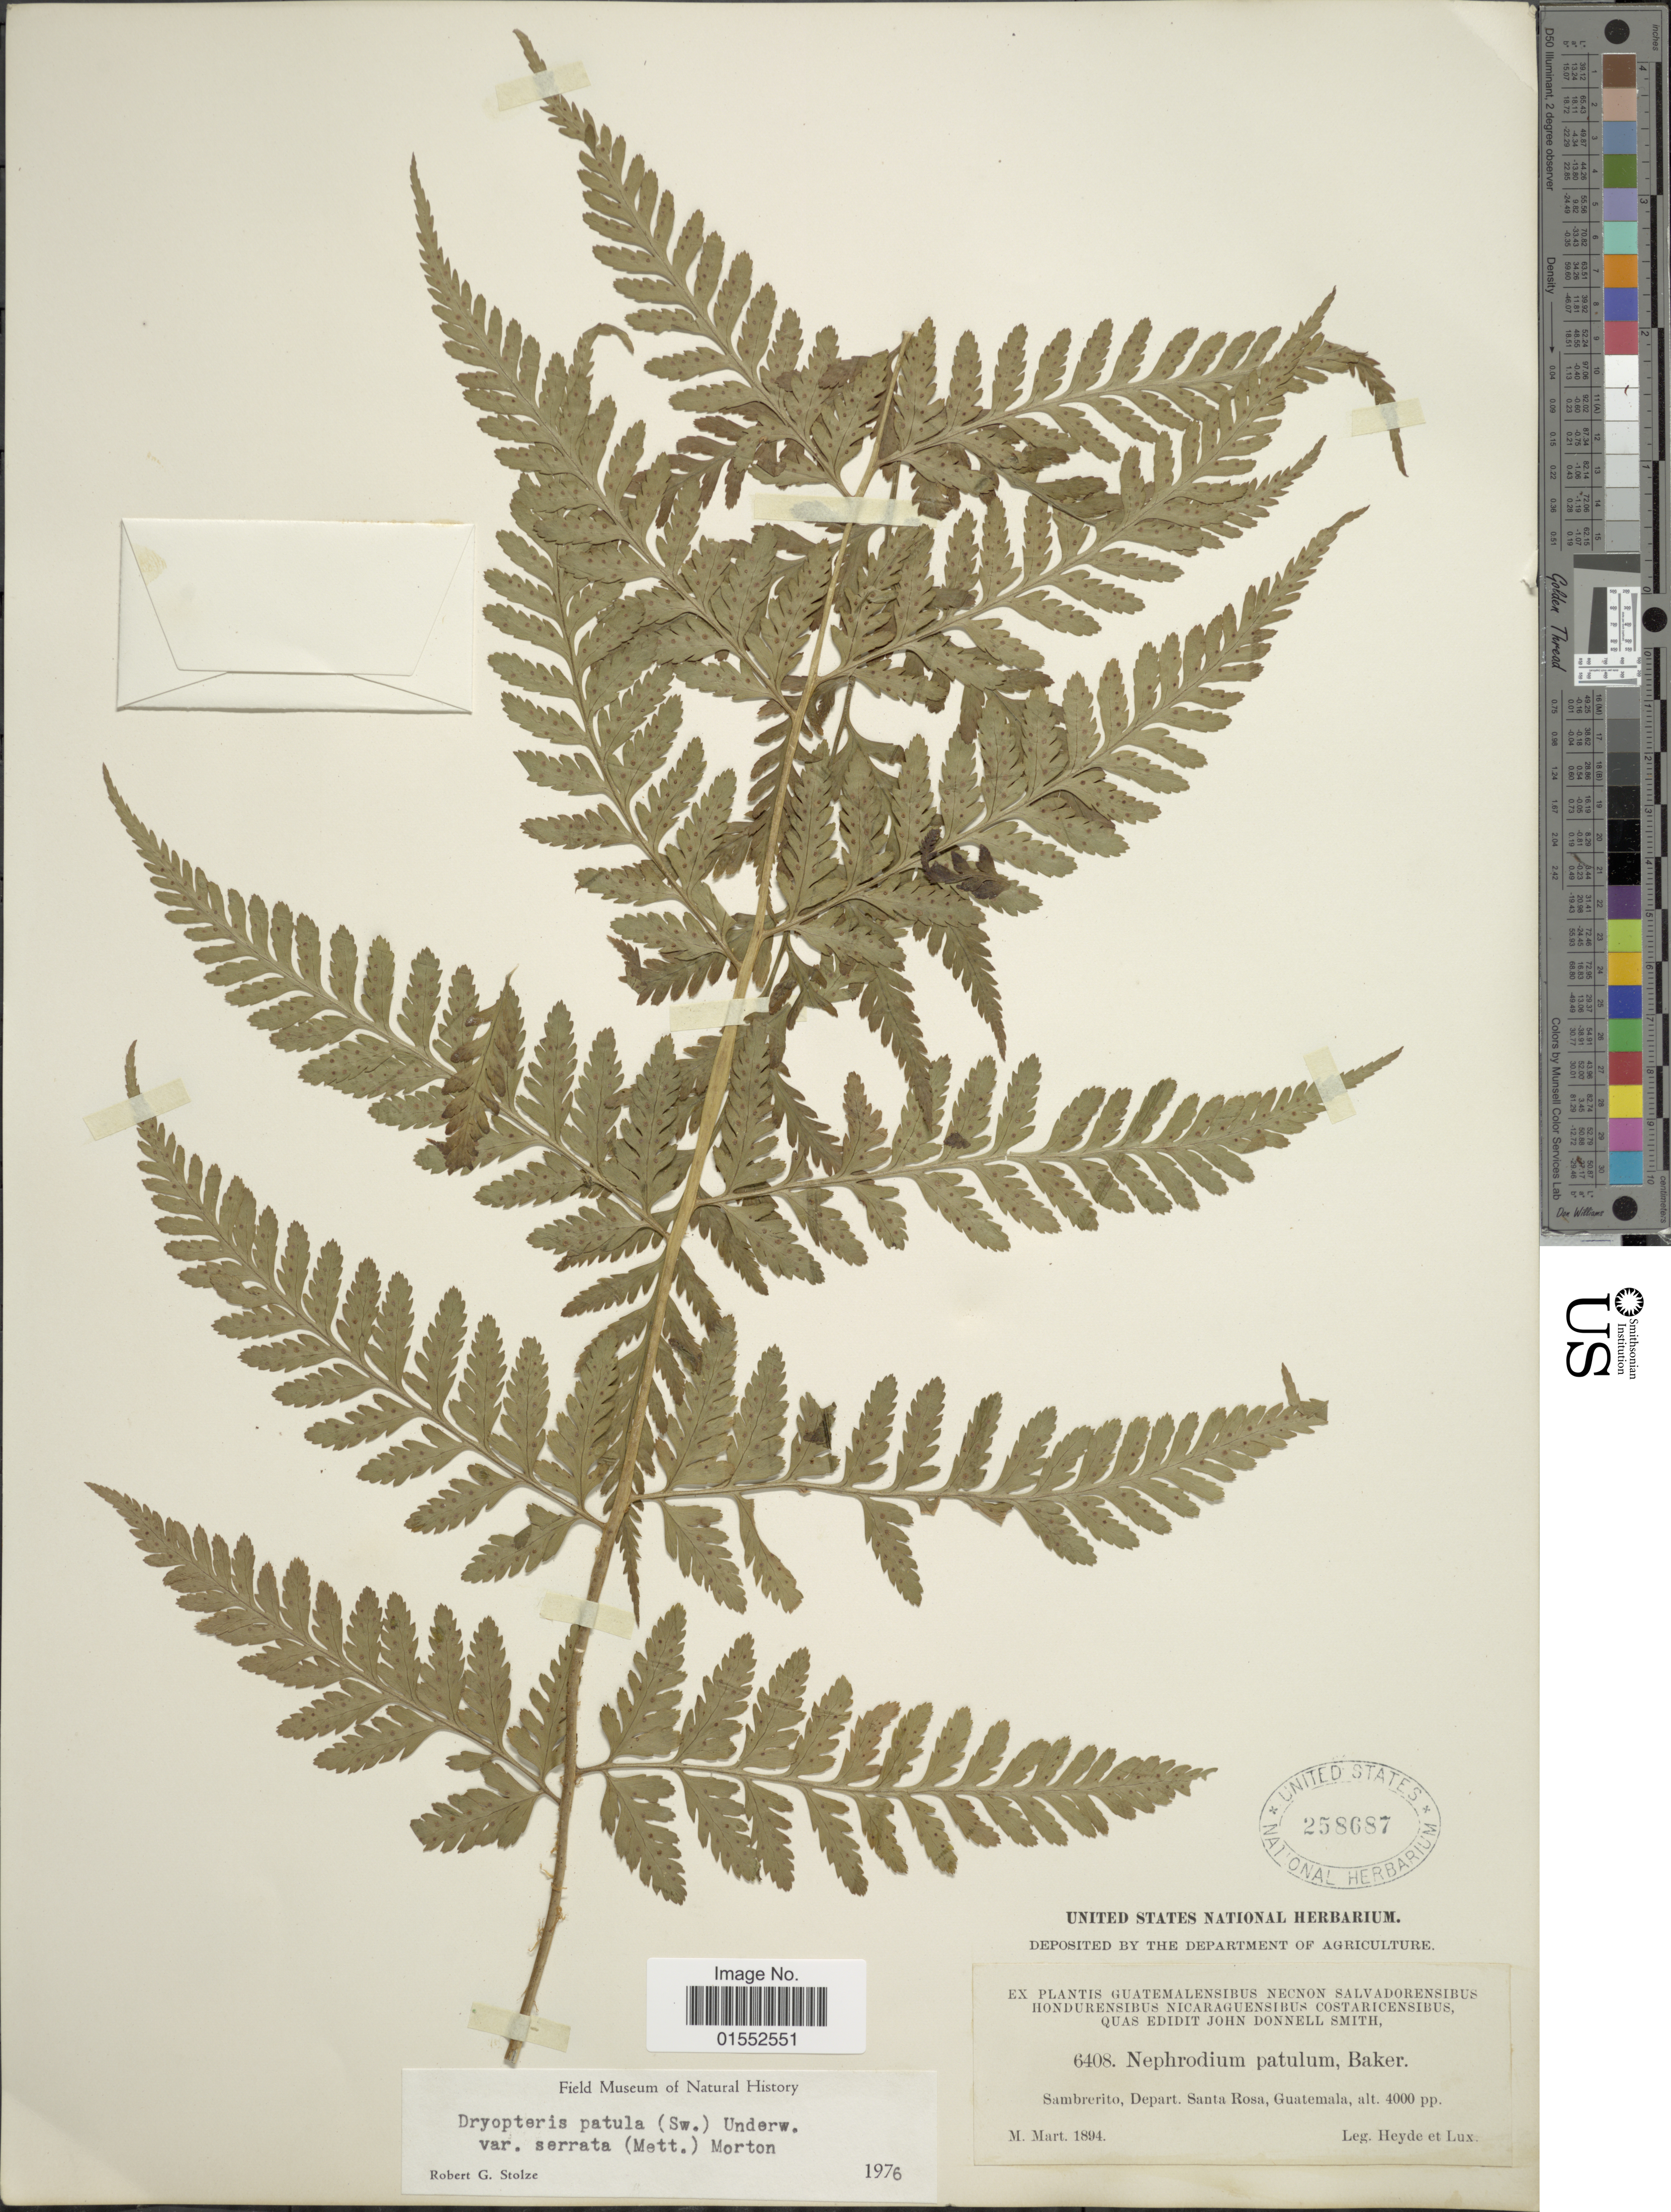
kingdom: Plantae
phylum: Tracheophyta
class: Polypodiopsida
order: Polypodiales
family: Dryopteridaceae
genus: Dryopteris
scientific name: Dryopteris patula var. serrata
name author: (Mett.) C.V. Morton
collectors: Heyde & Lux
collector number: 6408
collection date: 1894-03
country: Guatemala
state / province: Santa Rosa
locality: Sambrerito, Depart. Santa Rosa, Guatemala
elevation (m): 1219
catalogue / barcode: US 258687